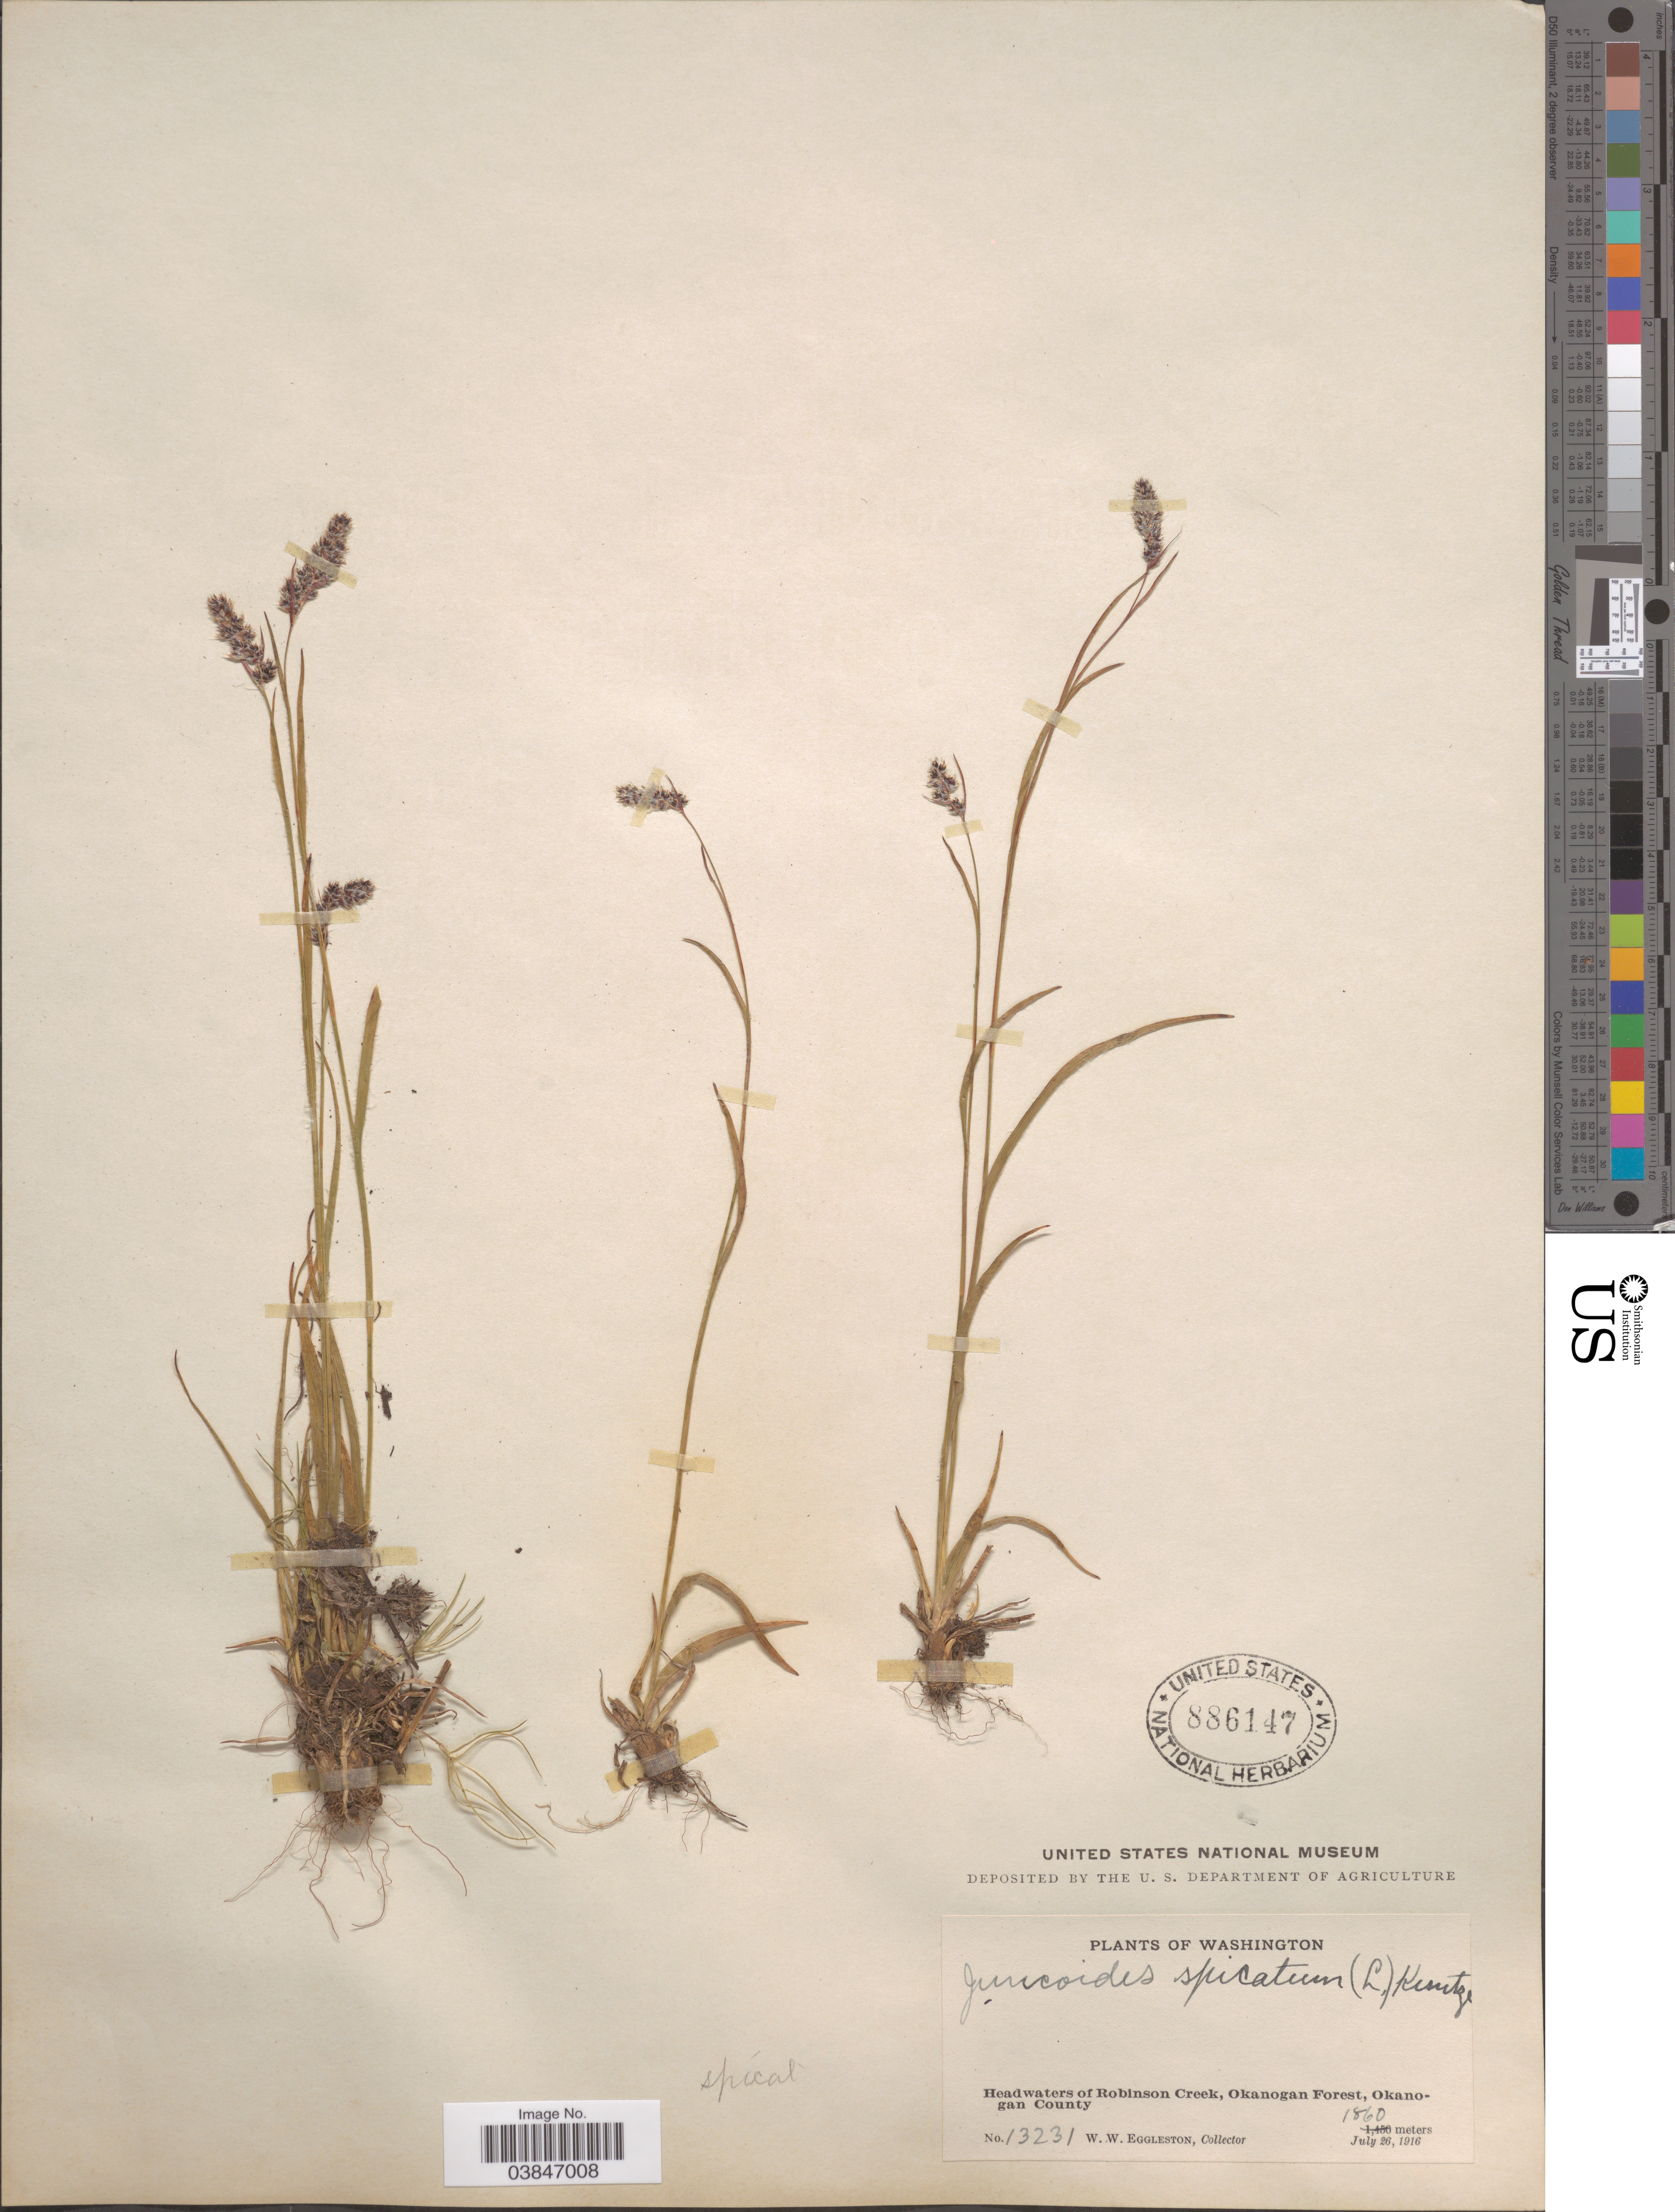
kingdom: Plantae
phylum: Tracheophyta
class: Liliopsida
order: Poales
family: Juncaceae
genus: Luzula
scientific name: Luzula spicata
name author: (L.) DC.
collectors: W. W. Eggleston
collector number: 13231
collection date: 1916-07-26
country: United States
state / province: Washington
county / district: Okanogan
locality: Headwaters of Robinson Creek, Okanogan Forest, Okanogan County.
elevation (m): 1860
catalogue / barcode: US 886147